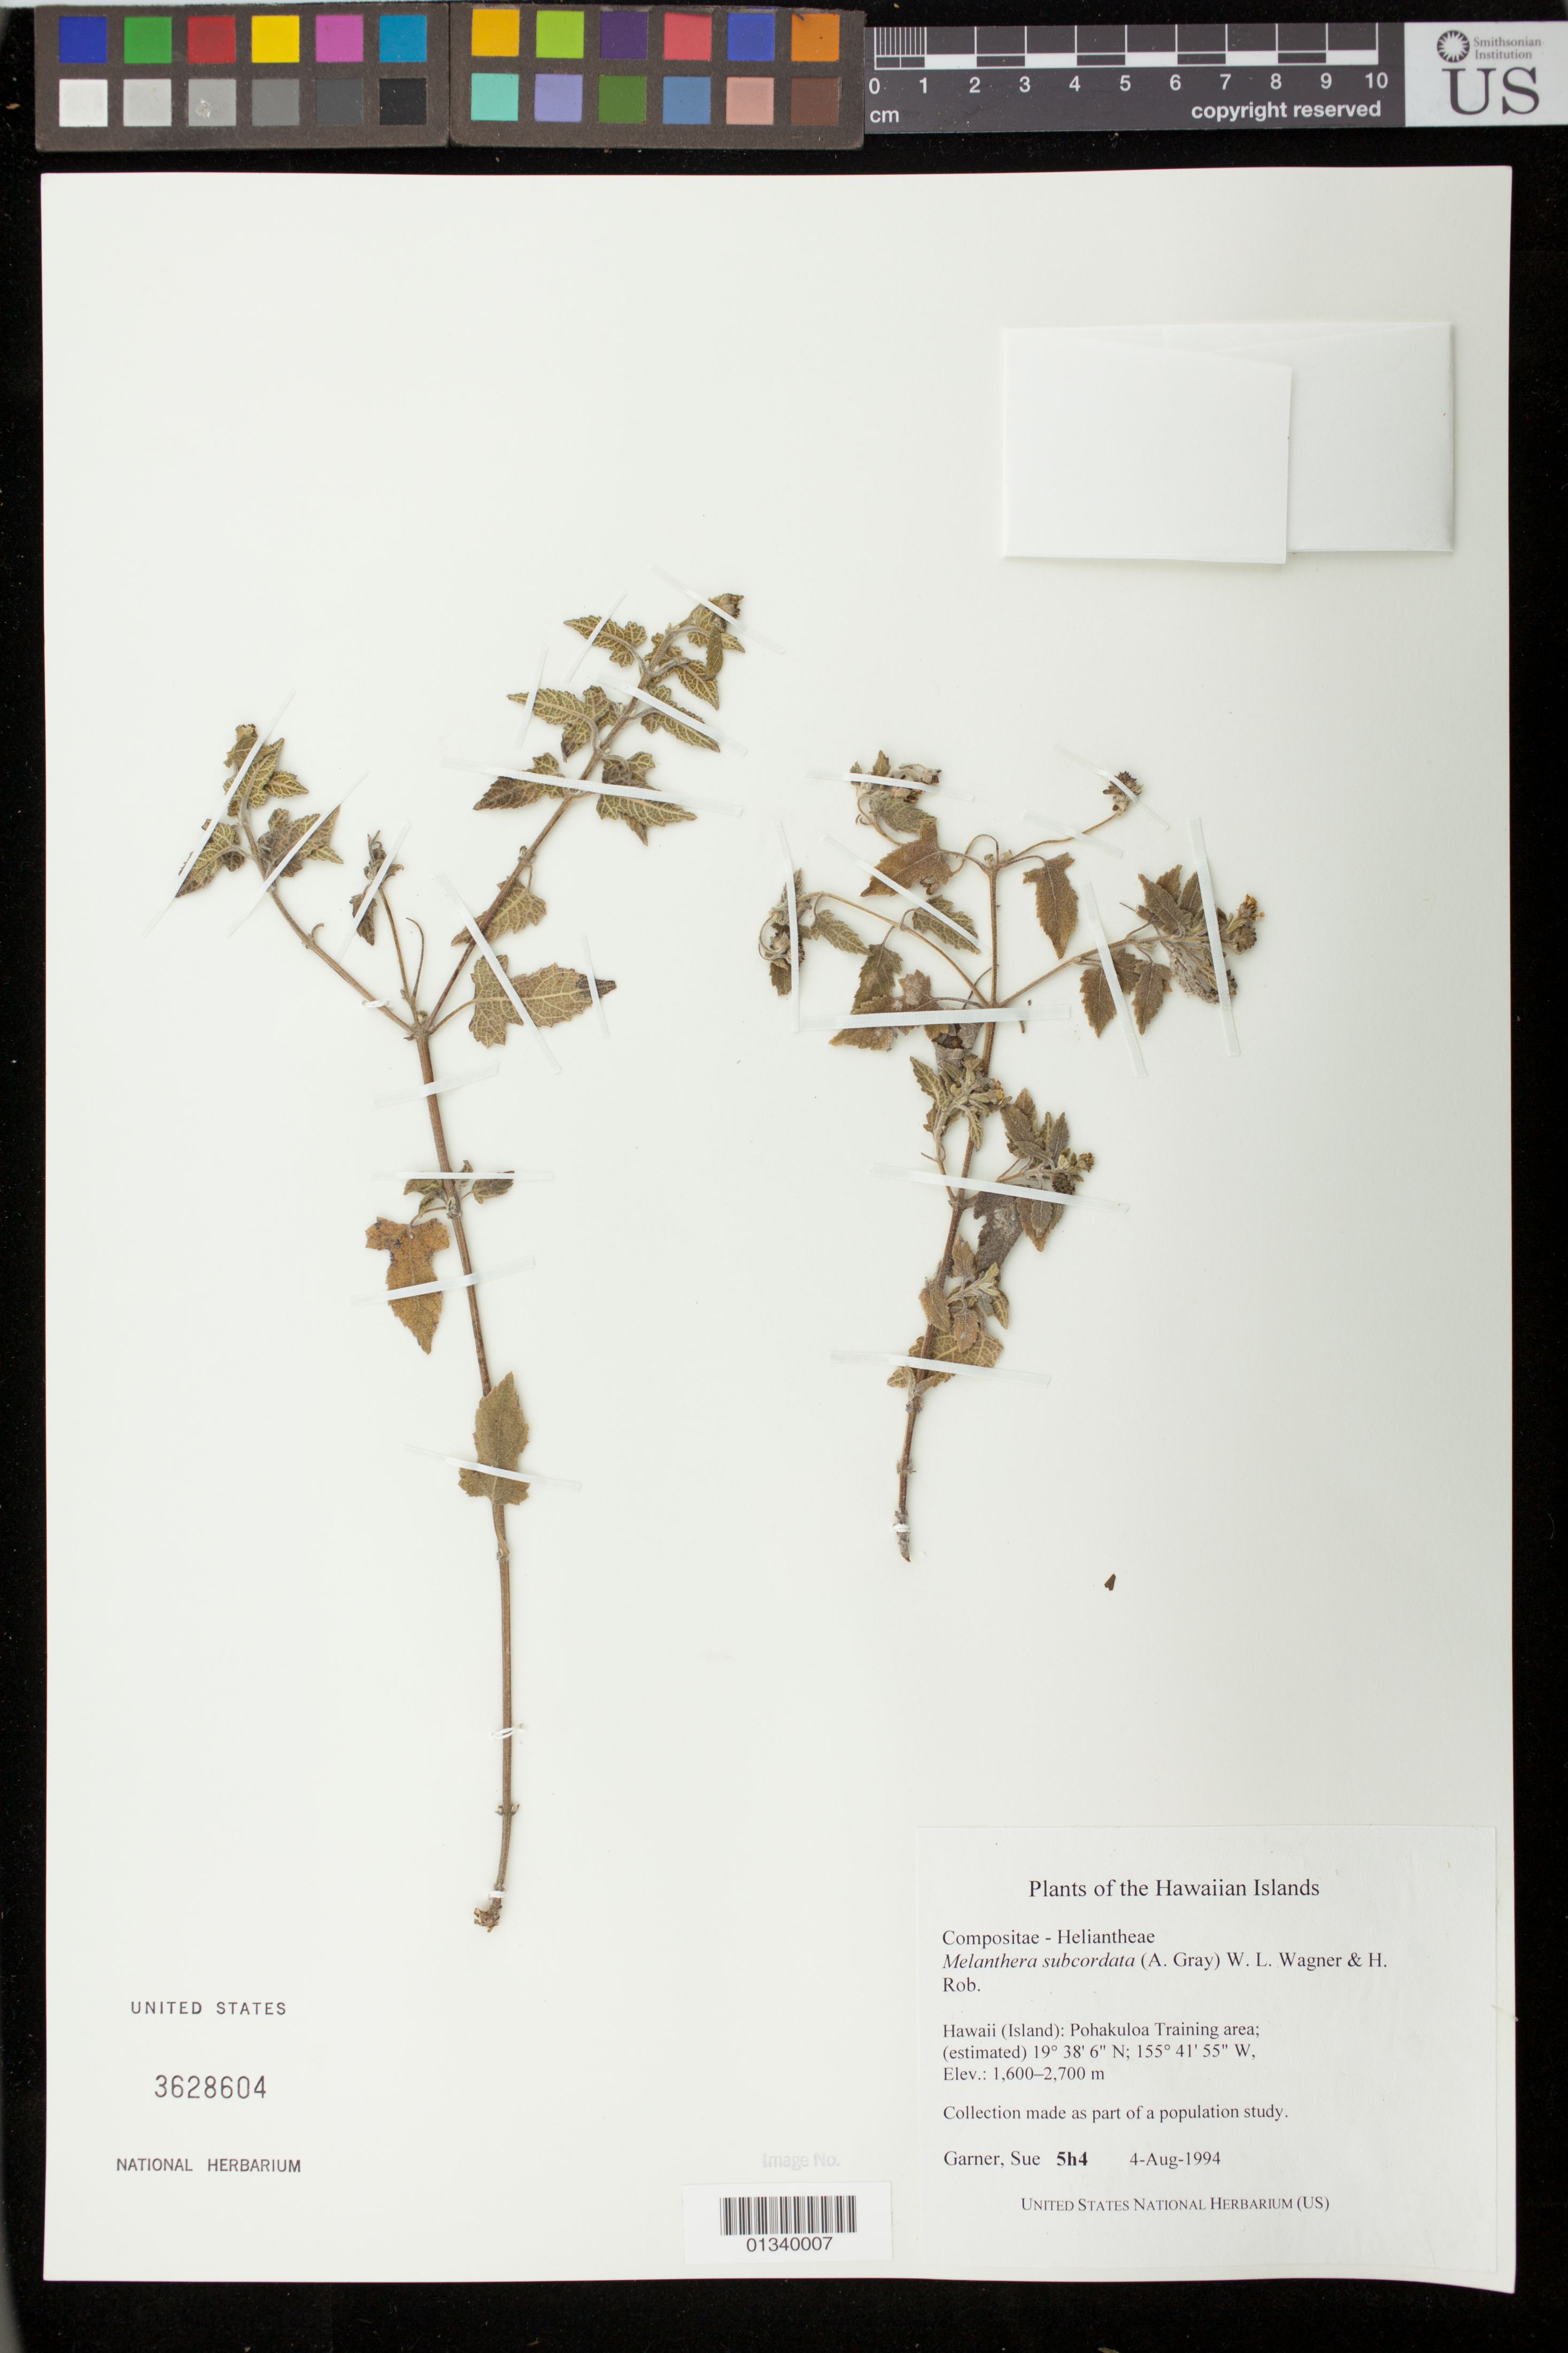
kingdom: Plantae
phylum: Tracheophyta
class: Magnoliopsida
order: Asterales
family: Asteraceae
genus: Wollastonia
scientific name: Wollastonia subcordata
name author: (A. Gray) Orchard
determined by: Wagner, W. L., (BOT), Smithsonian Institution - National Museum of Natural History (UNITED STATES)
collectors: S. Garner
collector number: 5h4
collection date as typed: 4 August 1994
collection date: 1994-08-04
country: United States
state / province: Hawaii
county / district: Hawaii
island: Hawaii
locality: Pohakuloa Training area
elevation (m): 1600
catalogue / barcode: US 3628604